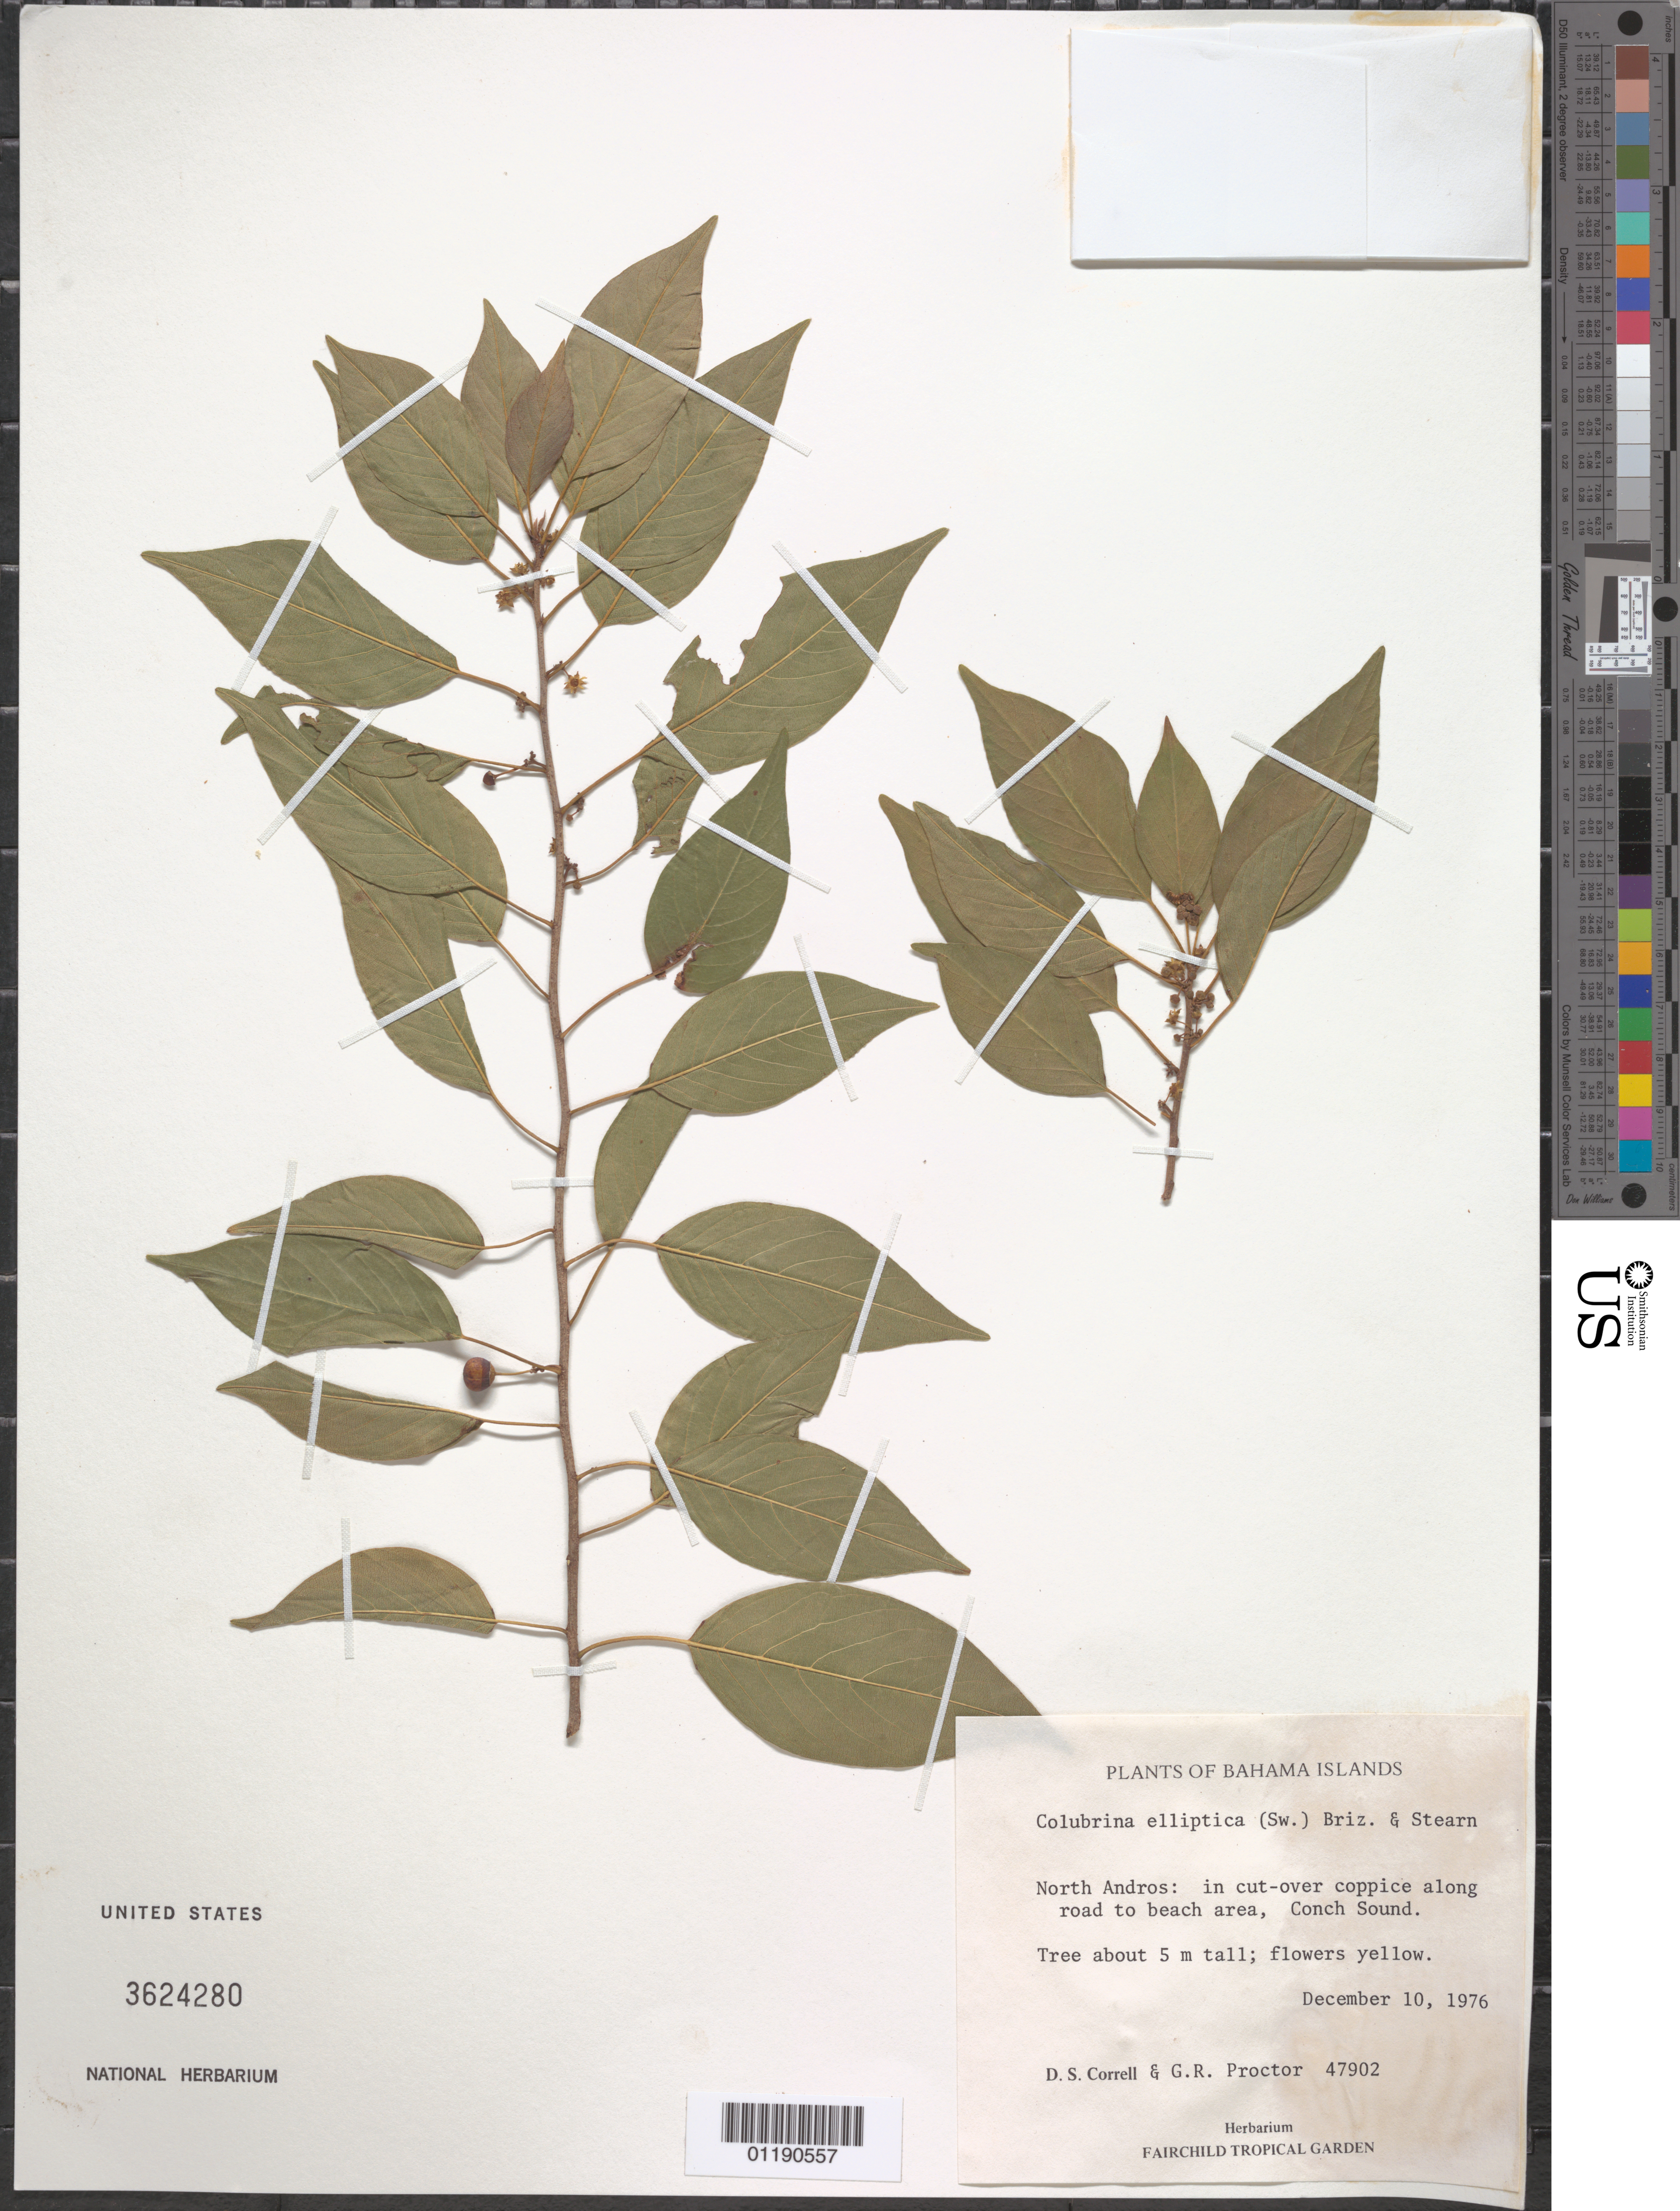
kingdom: Plantae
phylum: Tracheophyta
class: Magnoliopsida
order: Rosales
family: Rhamnaceae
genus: Colubrina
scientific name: Colubrina elliptica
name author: (Sw.) Brizicky & W.L. Stern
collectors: D. S. Correll & G. R. Proctor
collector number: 47902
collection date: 1976-12-10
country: Bahamas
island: North Andros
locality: North Andros: Conch Sound.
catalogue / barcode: US 3624280